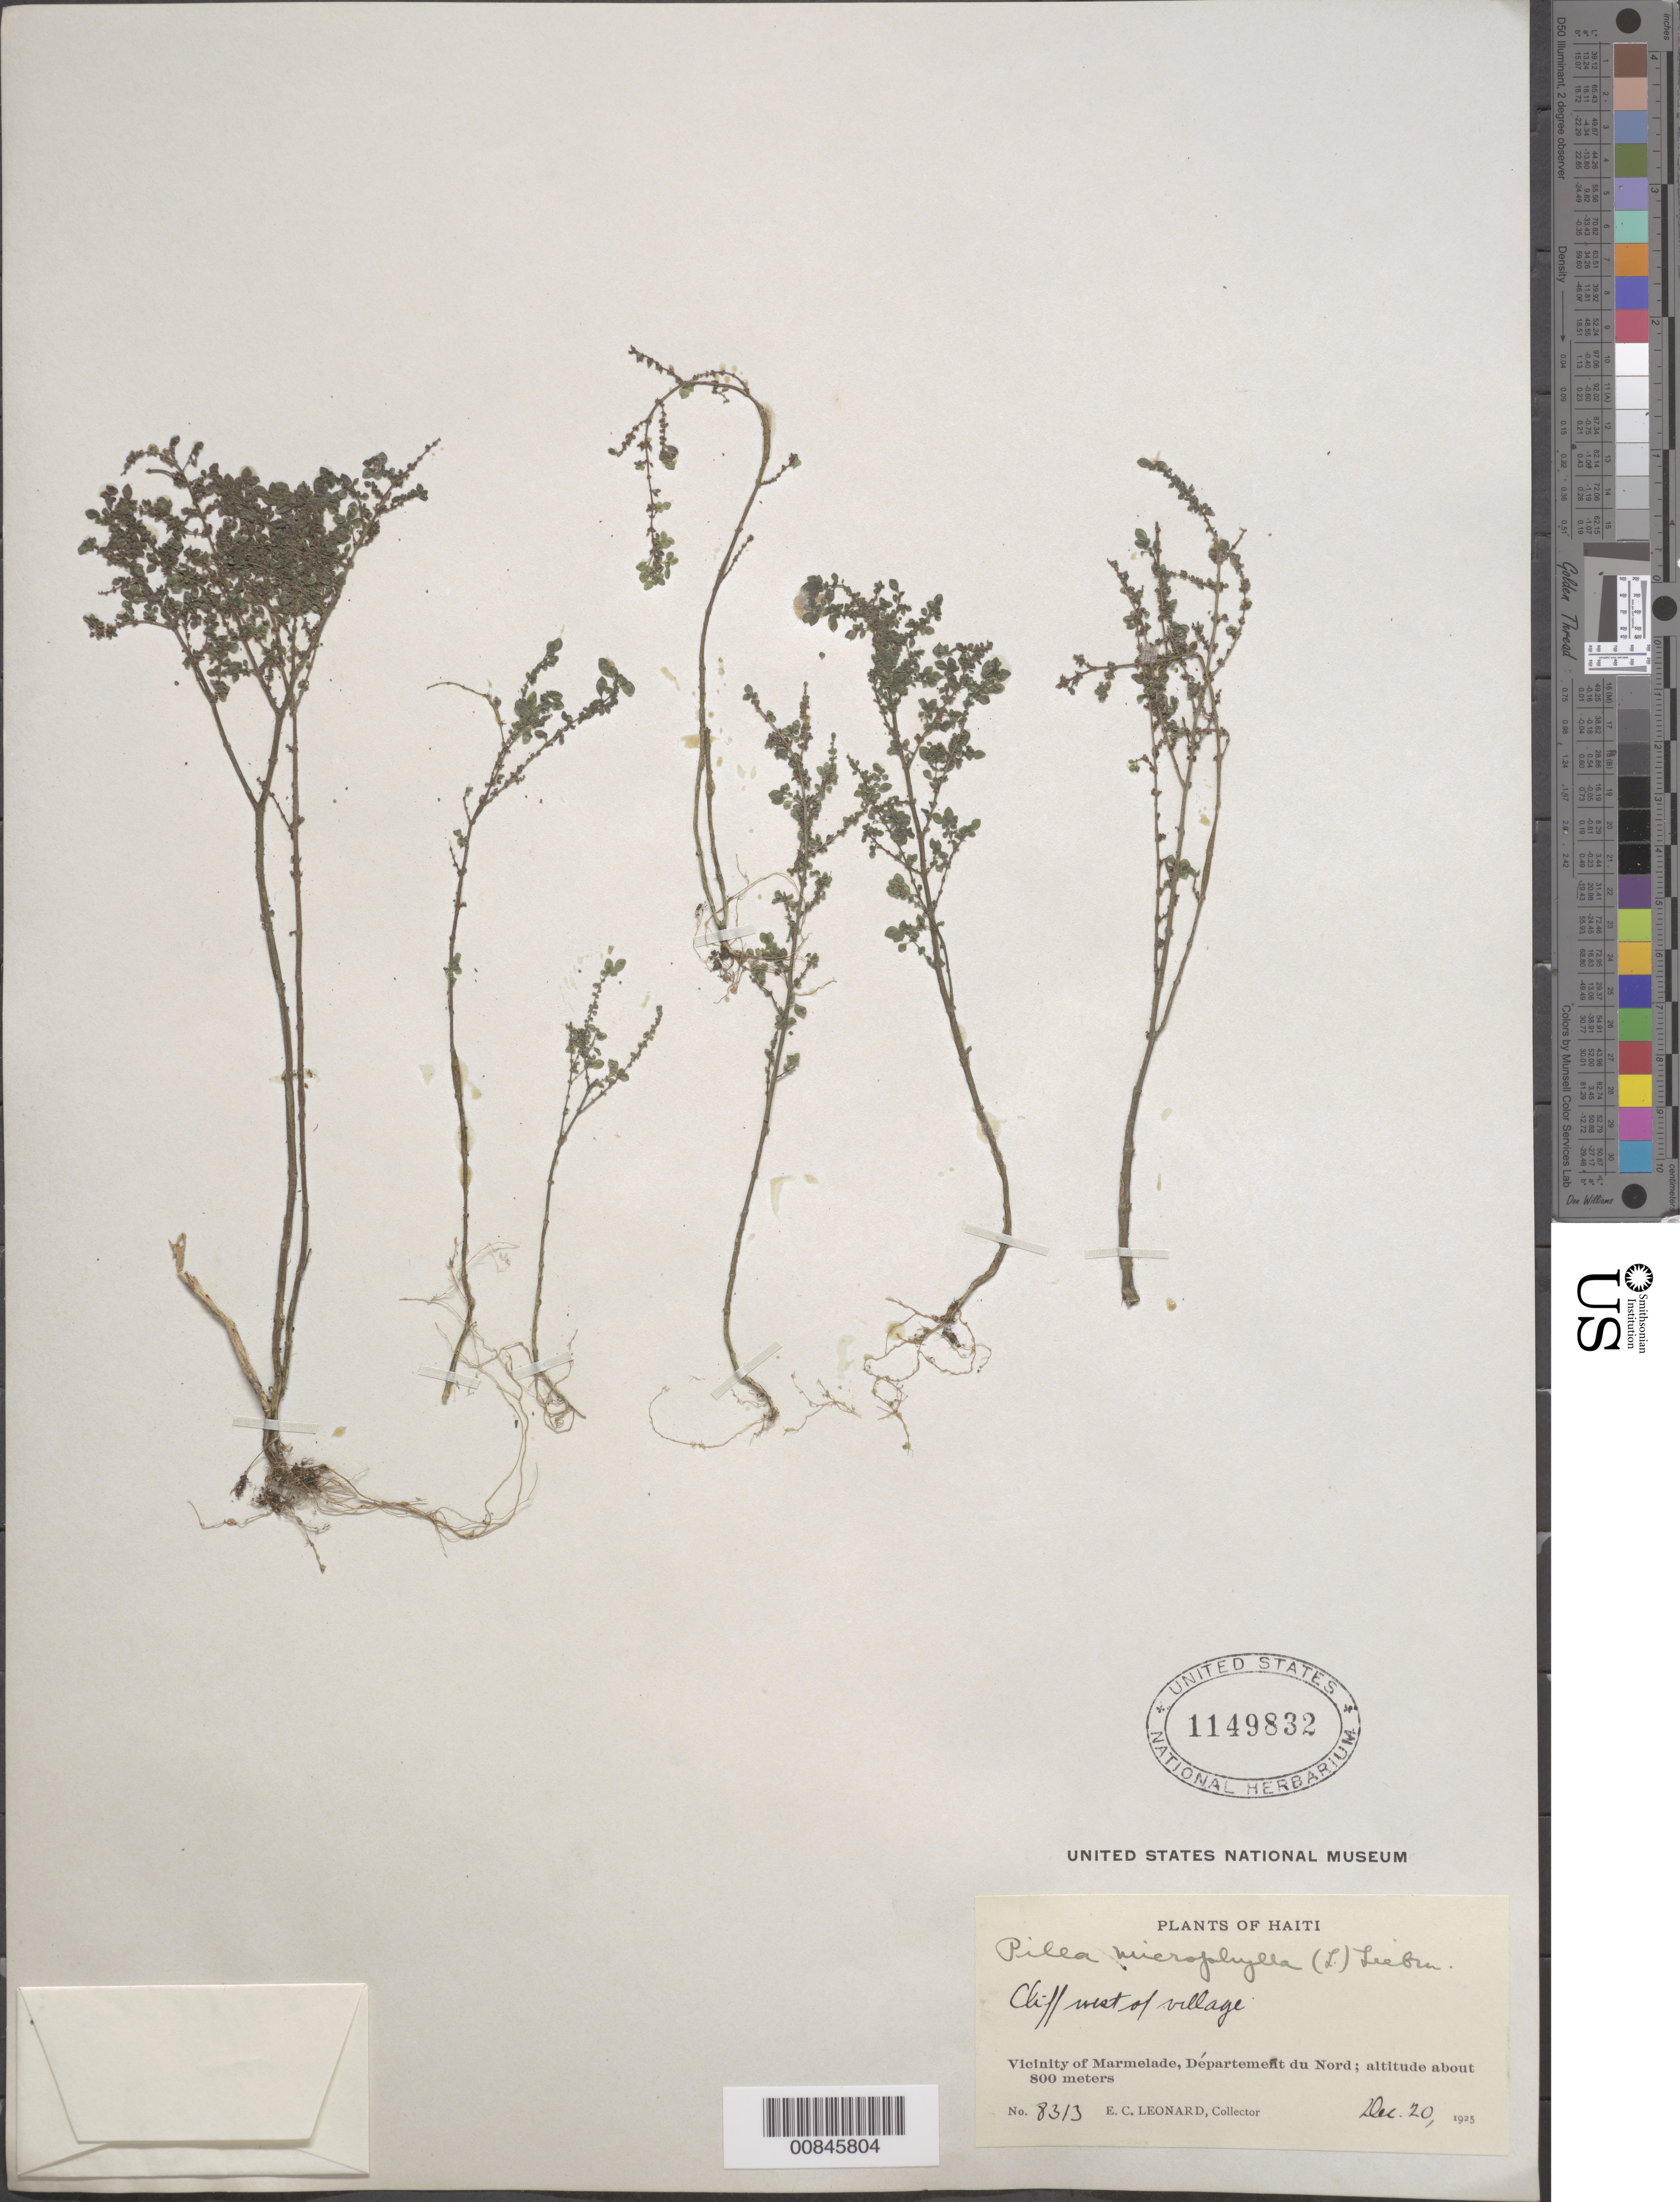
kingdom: Plantae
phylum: Tracheophyta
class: Magnoliopsida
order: Rosales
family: Urticaceae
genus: Pilea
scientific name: Pilea microphylla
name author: (L.) Liebm.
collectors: E. C. Leonard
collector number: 8313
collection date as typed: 20 Dec 1925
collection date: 1925-12-20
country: Haiti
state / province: Nord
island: Hispaniola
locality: Vicinity of Marmelade. Cliff W of village.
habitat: Cliff.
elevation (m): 800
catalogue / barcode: US 1149832